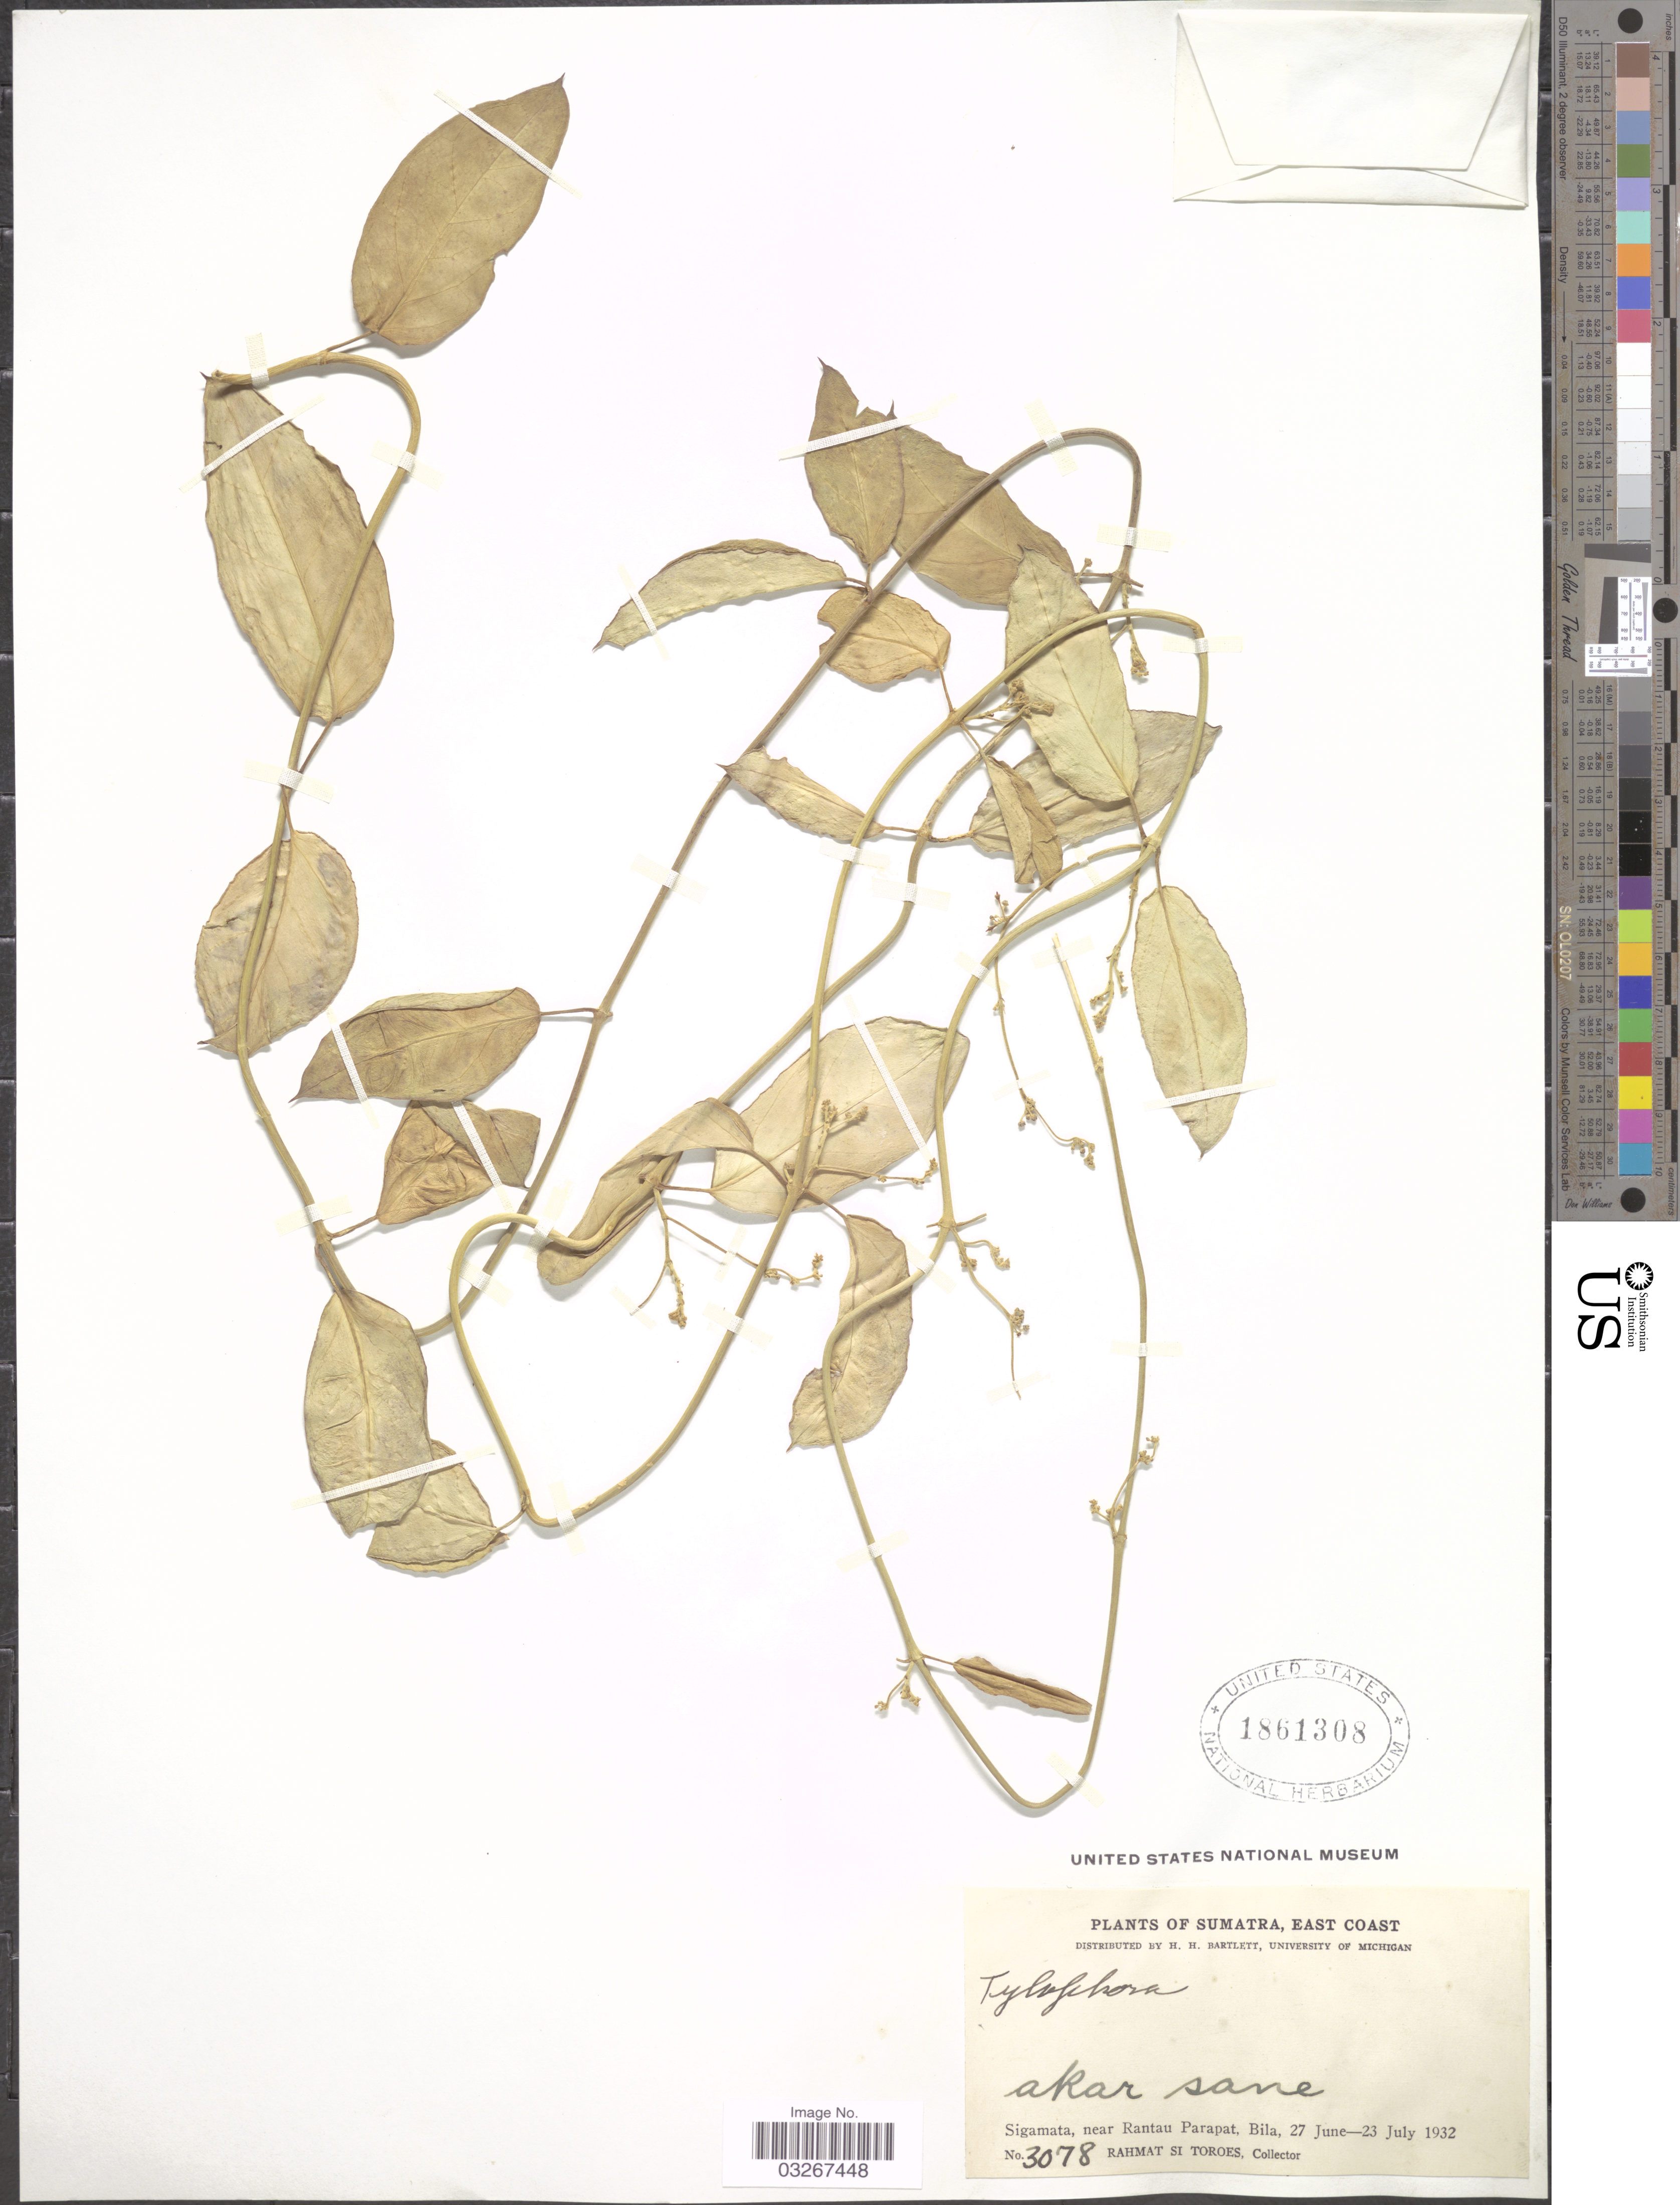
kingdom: Plantae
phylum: Tracheophyta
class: Magnoliopsida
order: Gentianales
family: Apocynaceae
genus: Tylophora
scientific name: Tylophora sp.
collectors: Rahmat Si Boeea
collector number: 3078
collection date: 1932-06-27/1932-07-23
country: Indonesia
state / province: Sumatra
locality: East Coast. Sigamata, near Rantau Parapat, Bila.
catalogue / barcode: US 1861308